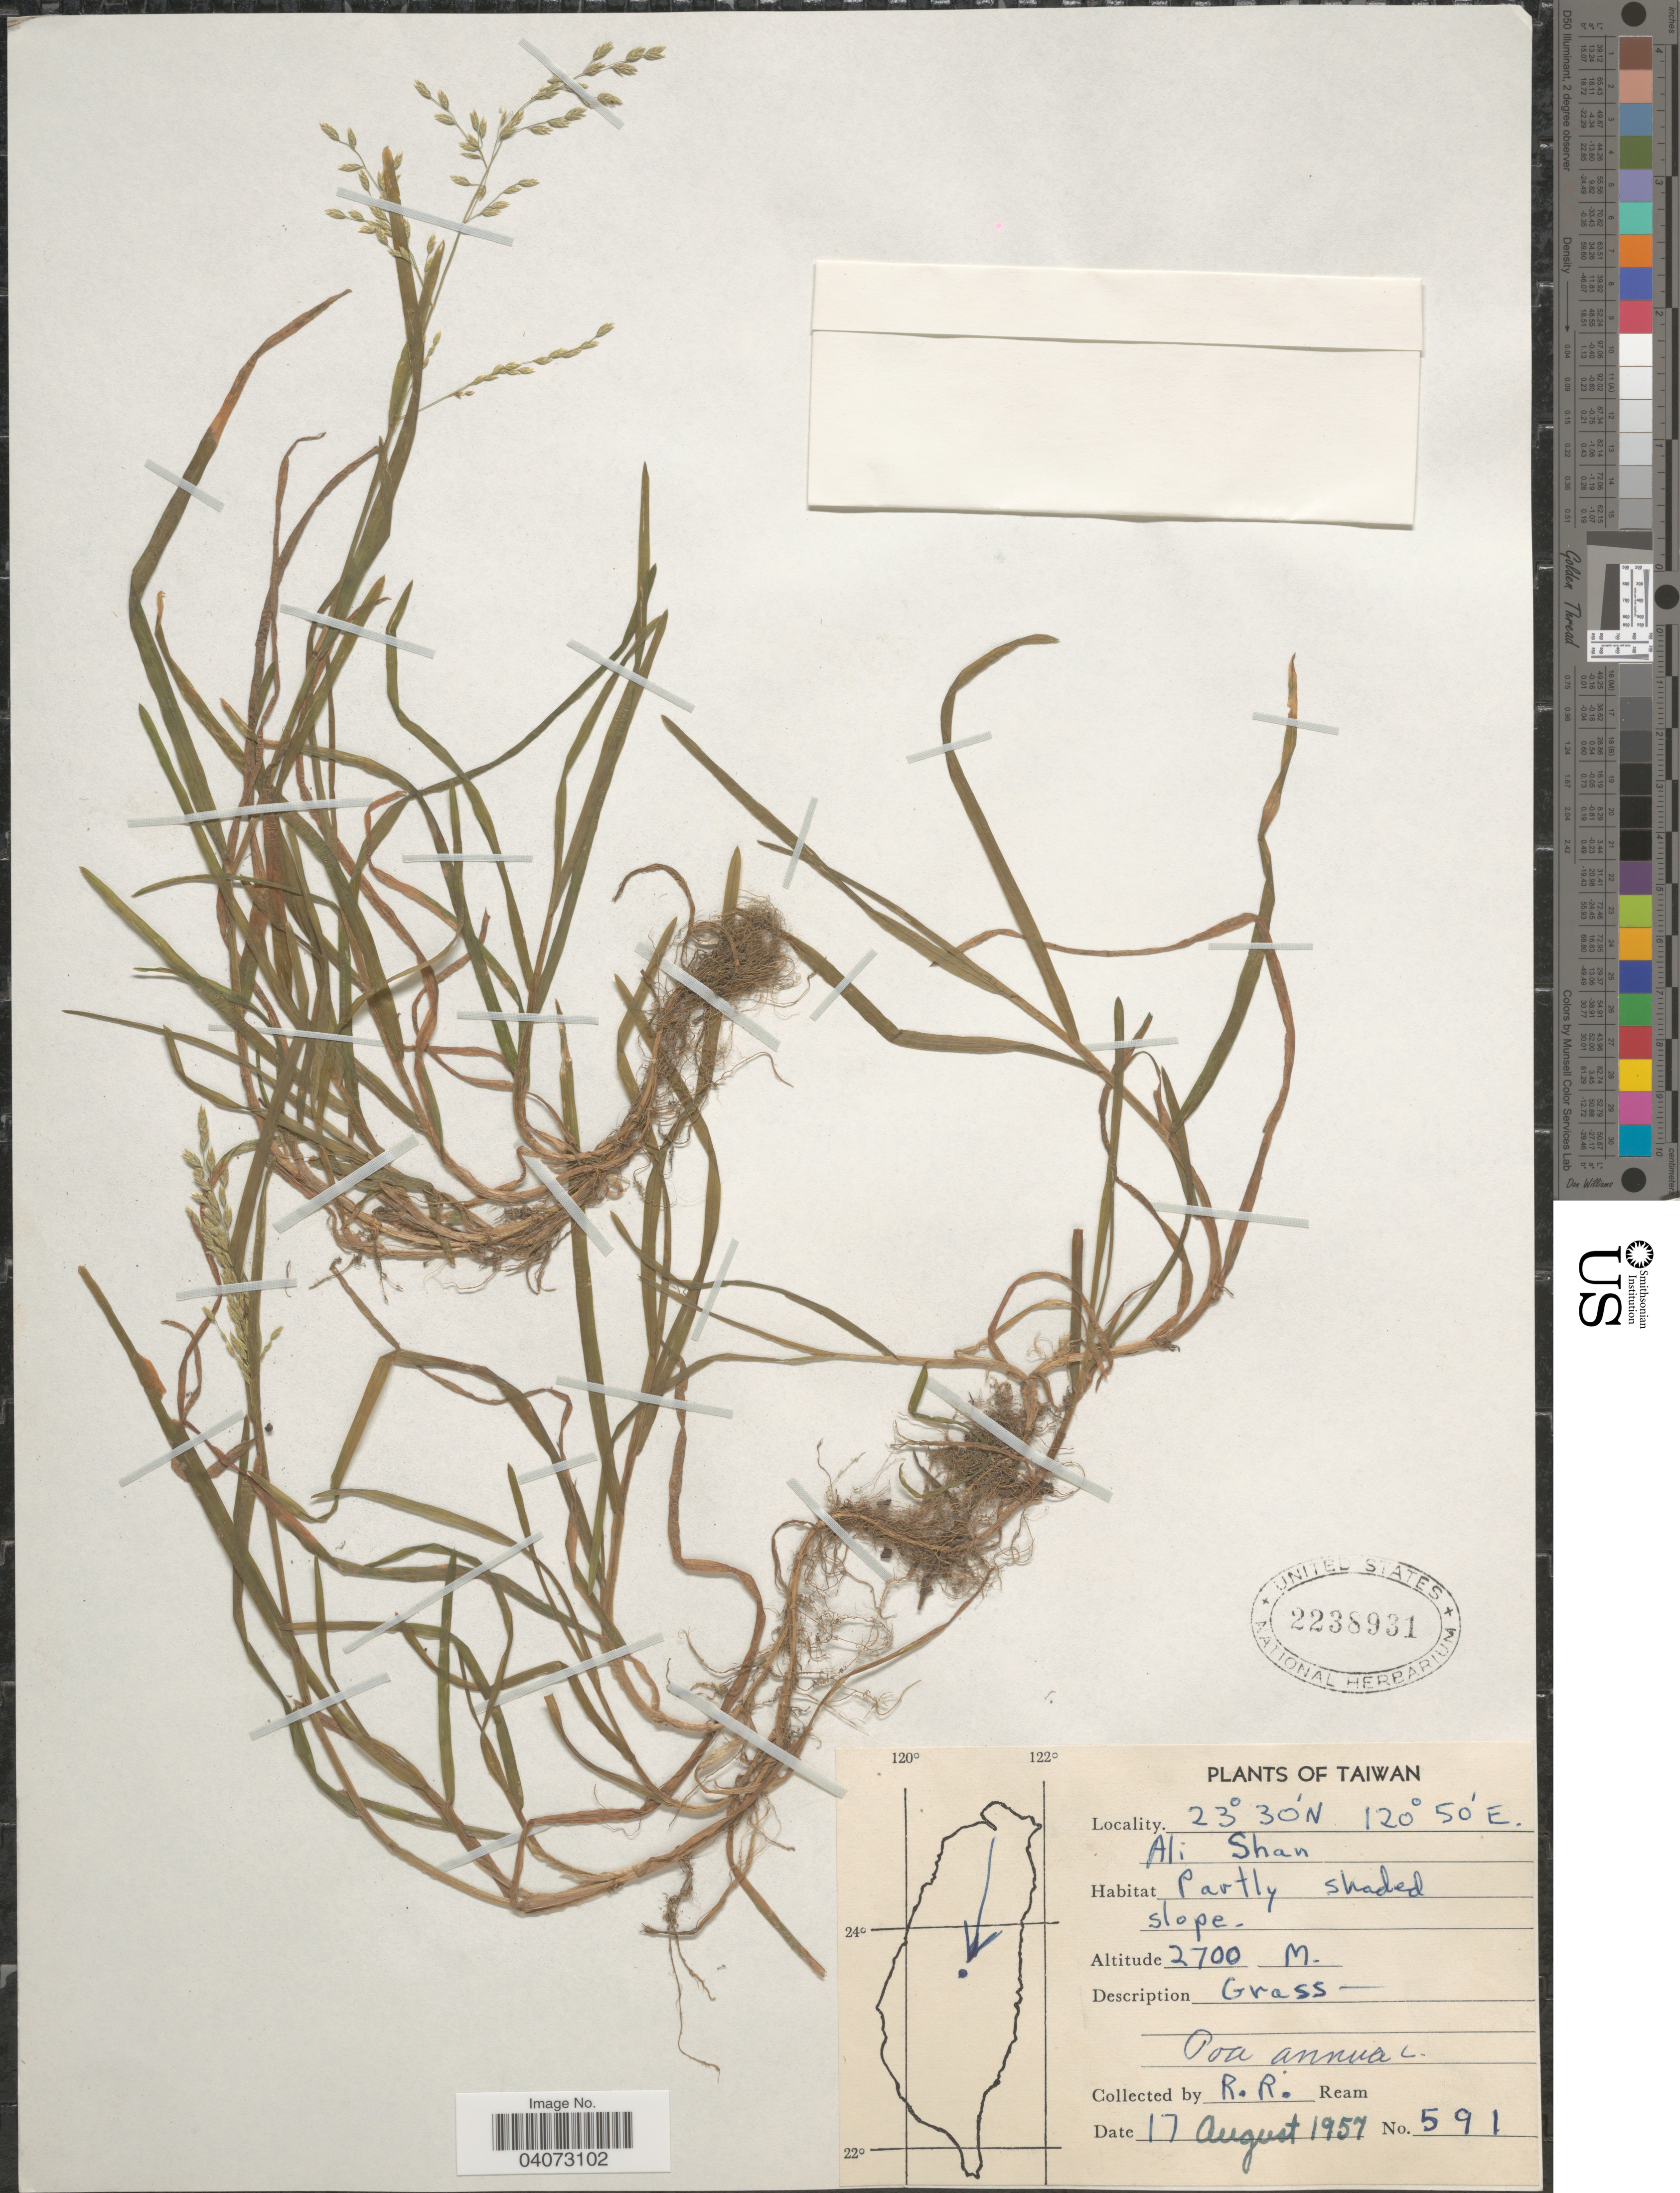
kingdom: Plantae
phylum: Tracheophyta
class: Liliopsida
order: Poales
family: Poaceae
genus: Poa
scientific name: Poa annua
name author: L.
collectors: R. Ream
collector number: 591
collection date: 1957-08-17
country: Taiwan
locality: Ali Shan. Partly shaded slope.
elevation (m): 2700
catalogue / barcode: US 2238931